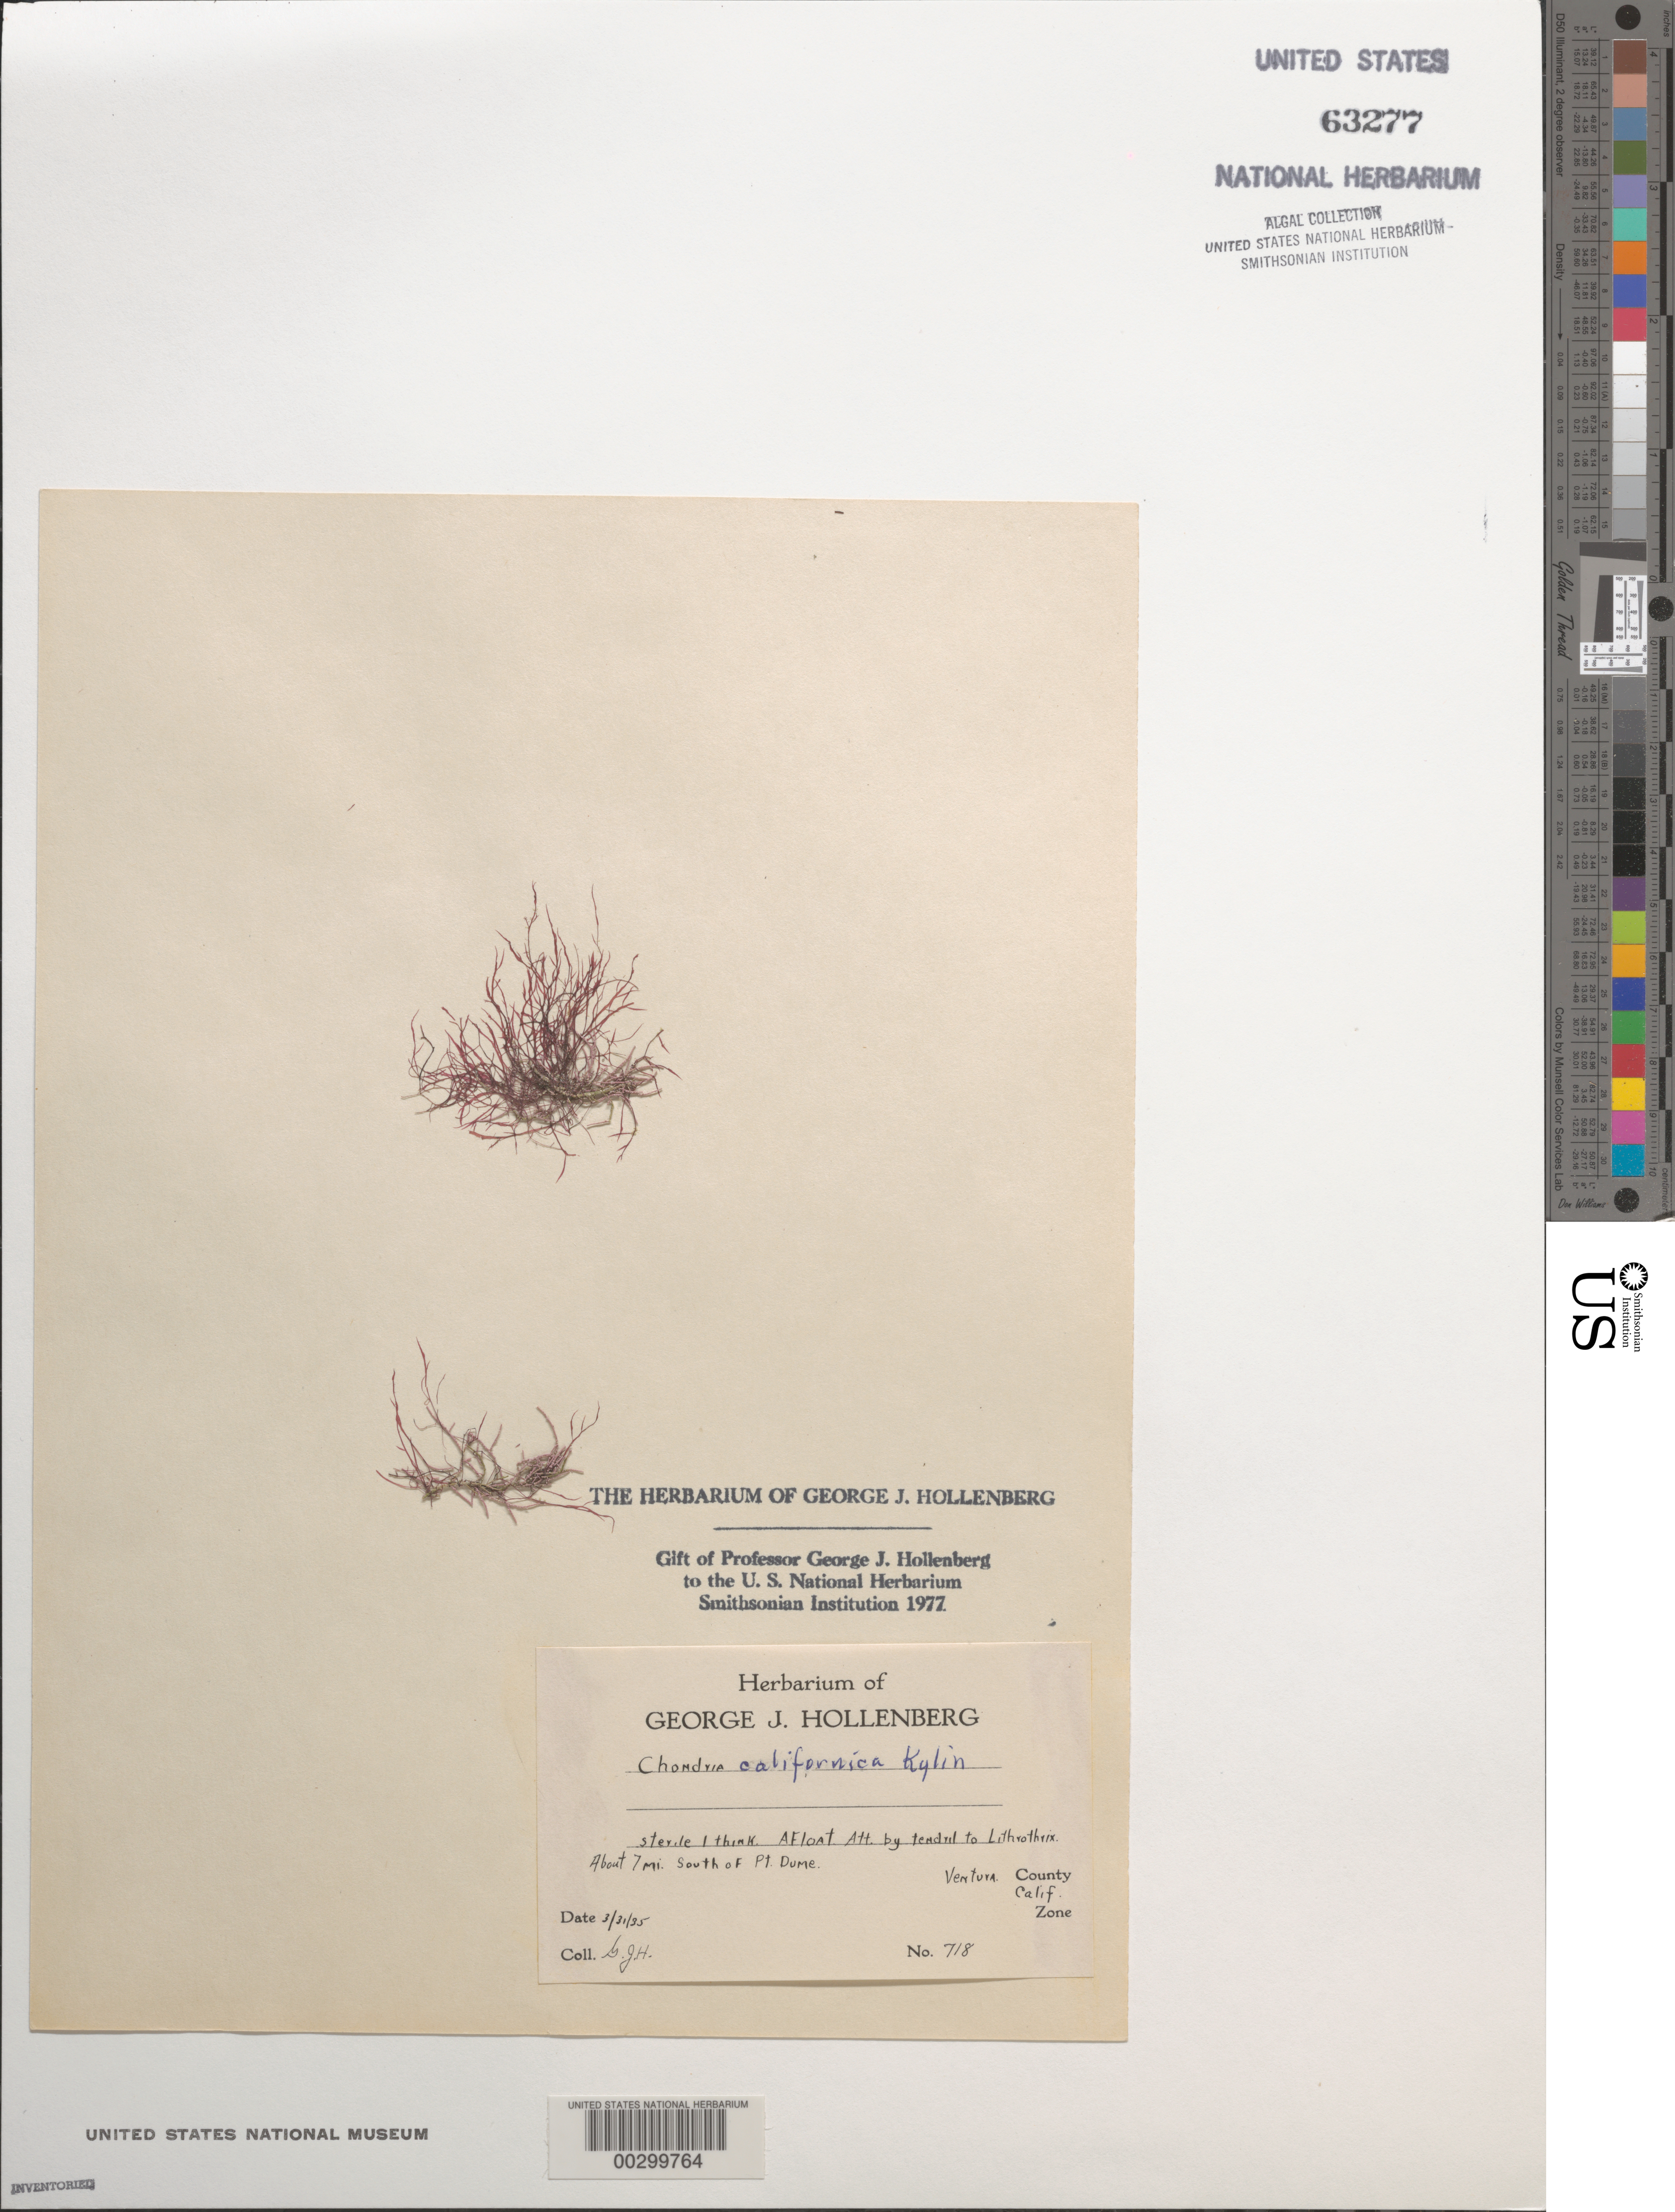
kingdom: Plantae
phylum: Rhodophyta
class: Florideophyceae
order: Ceramiales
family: Rhodomelaceae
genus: Chondria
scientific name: Chondria acrorhizophora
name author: Setch. & N.L. Gardner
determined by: Algae name updating Project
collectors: G. Hollenberg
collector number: GJH 718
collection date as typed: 31 Mar 1935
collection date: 1935-03-31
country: United States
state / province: California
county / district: Ventura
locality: Ca. 7 miles south of Point Dume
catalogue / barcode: US 63277